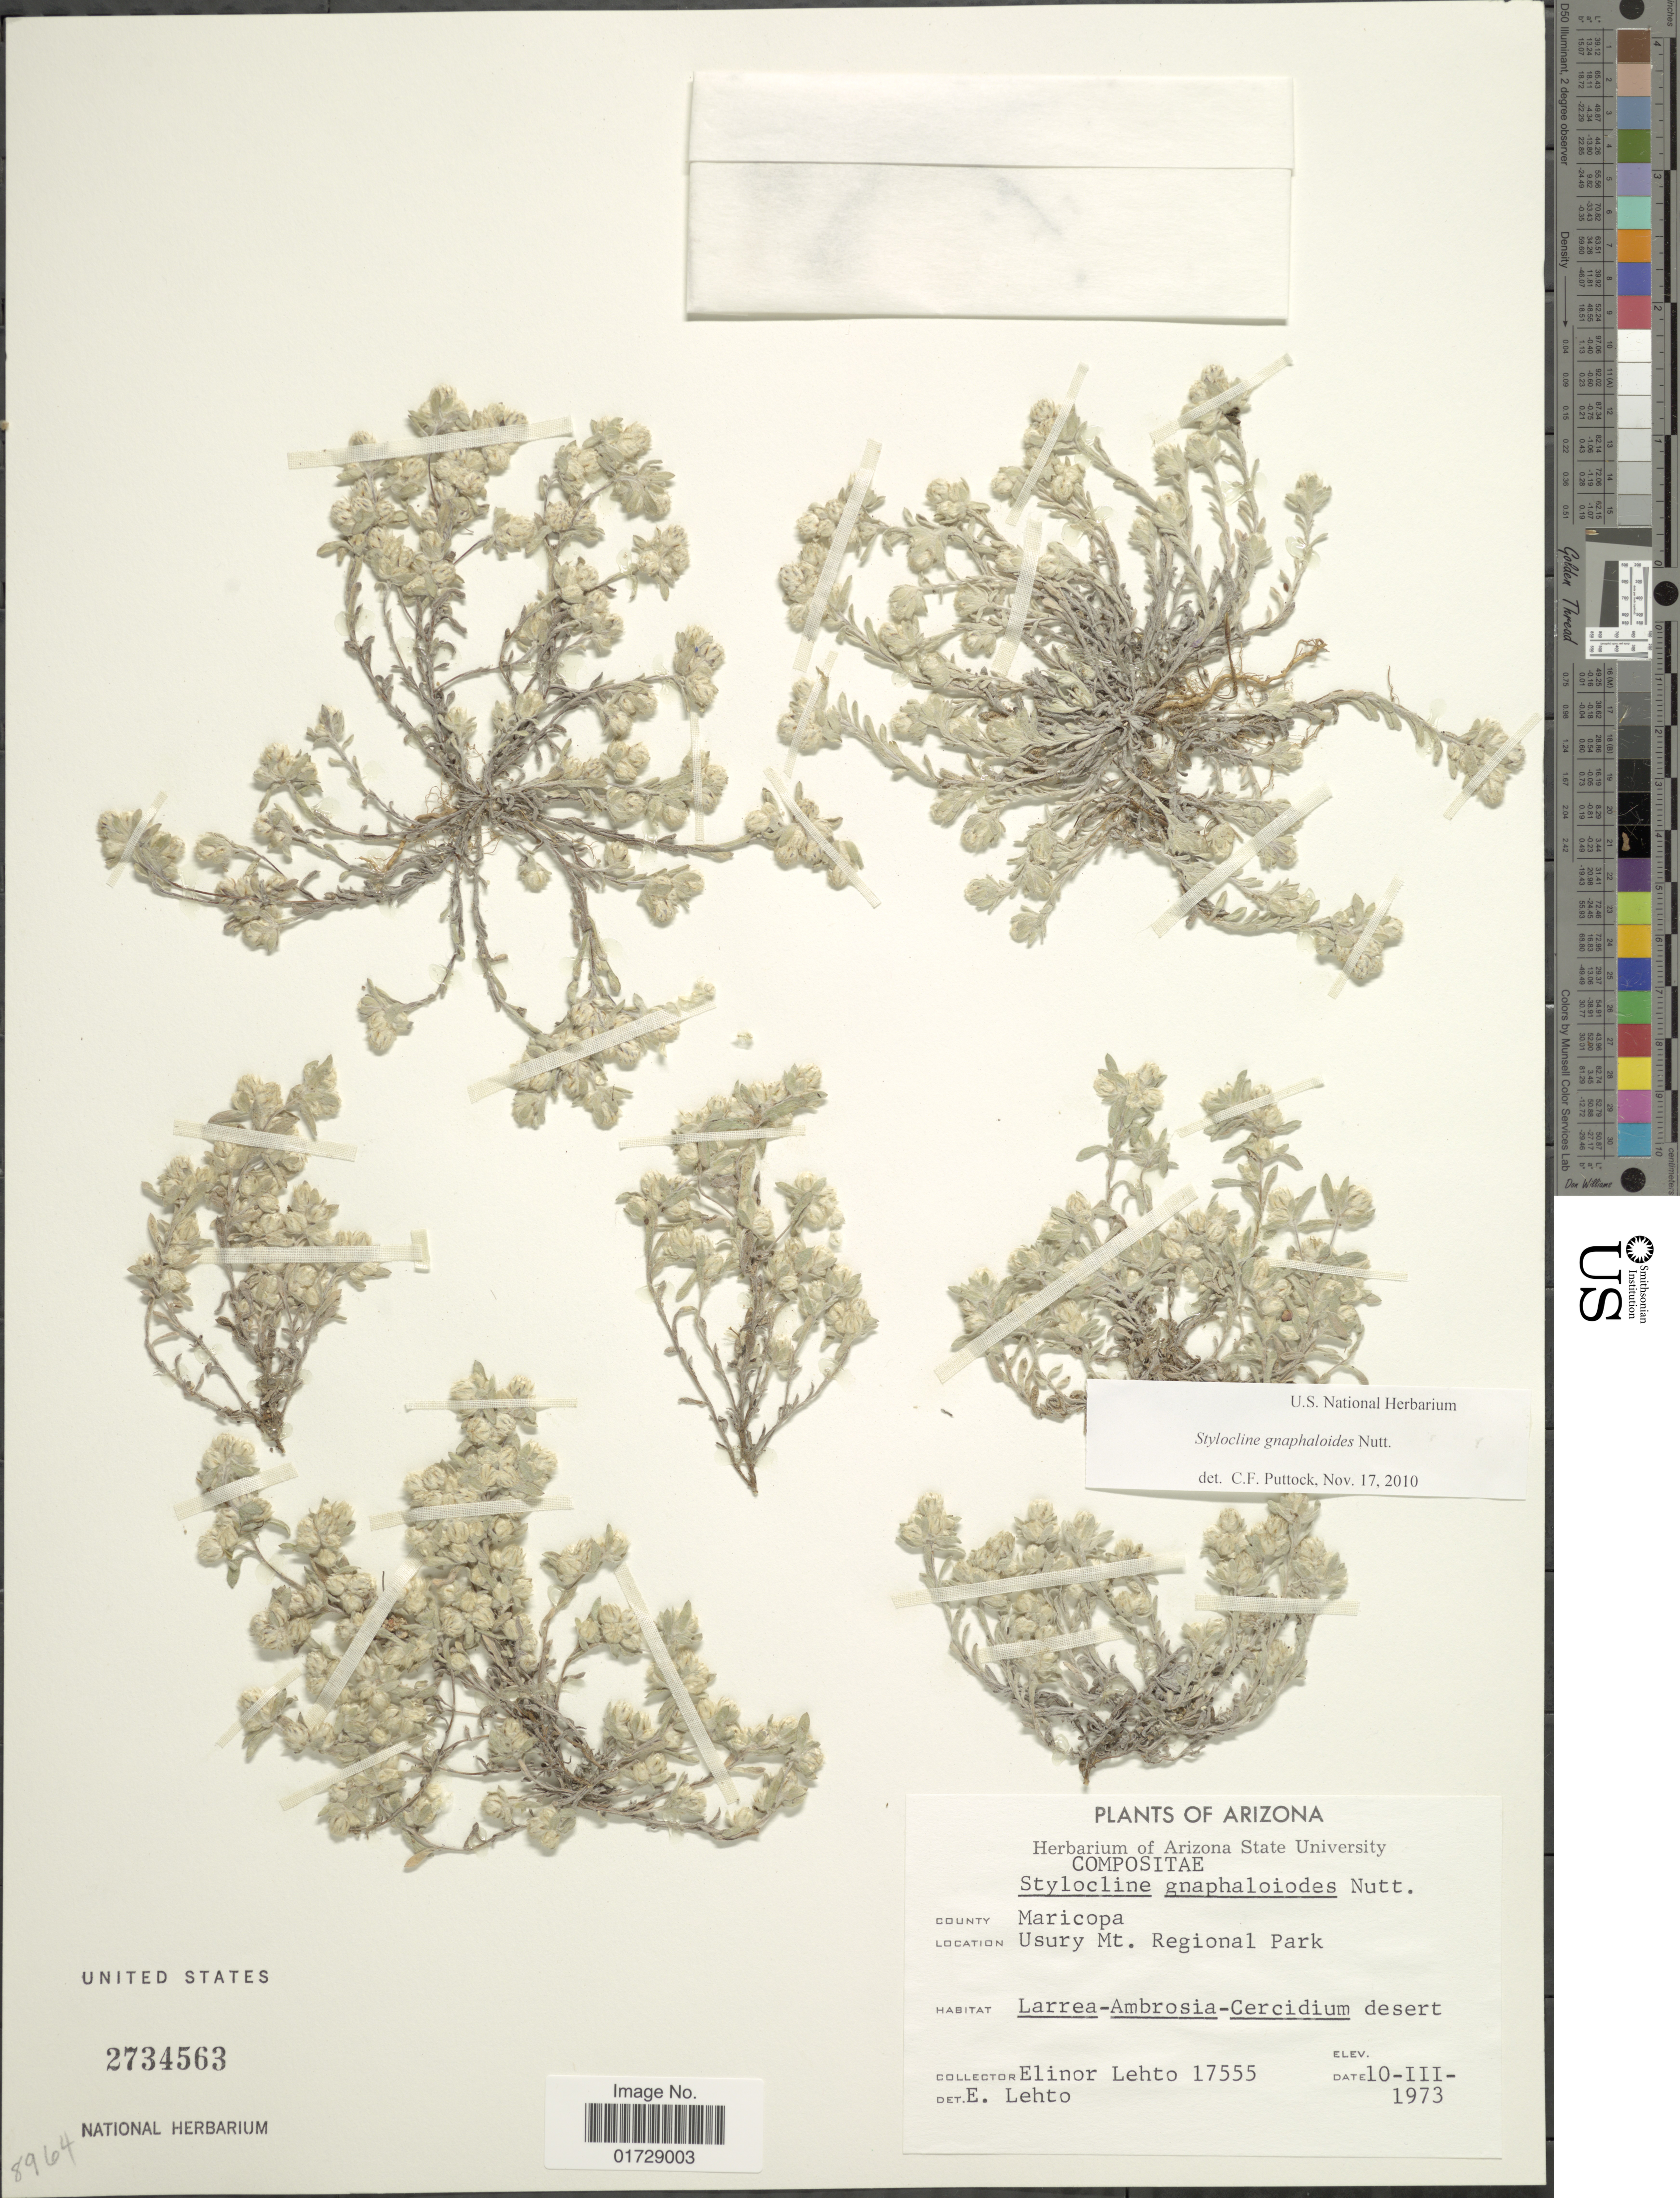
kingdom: Plantae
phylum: Tracheophyta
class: Magnoliopsida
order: Asterales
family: Asteraceae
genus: Stylocline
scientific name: Stylocline gnaphalioides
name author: Nutt.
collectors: Letho, E.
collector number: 17555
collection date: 1973-03-10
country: United States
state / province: Arizona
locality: County Maricopa, Usury Mt. Regional Park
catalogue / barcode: US 2734563